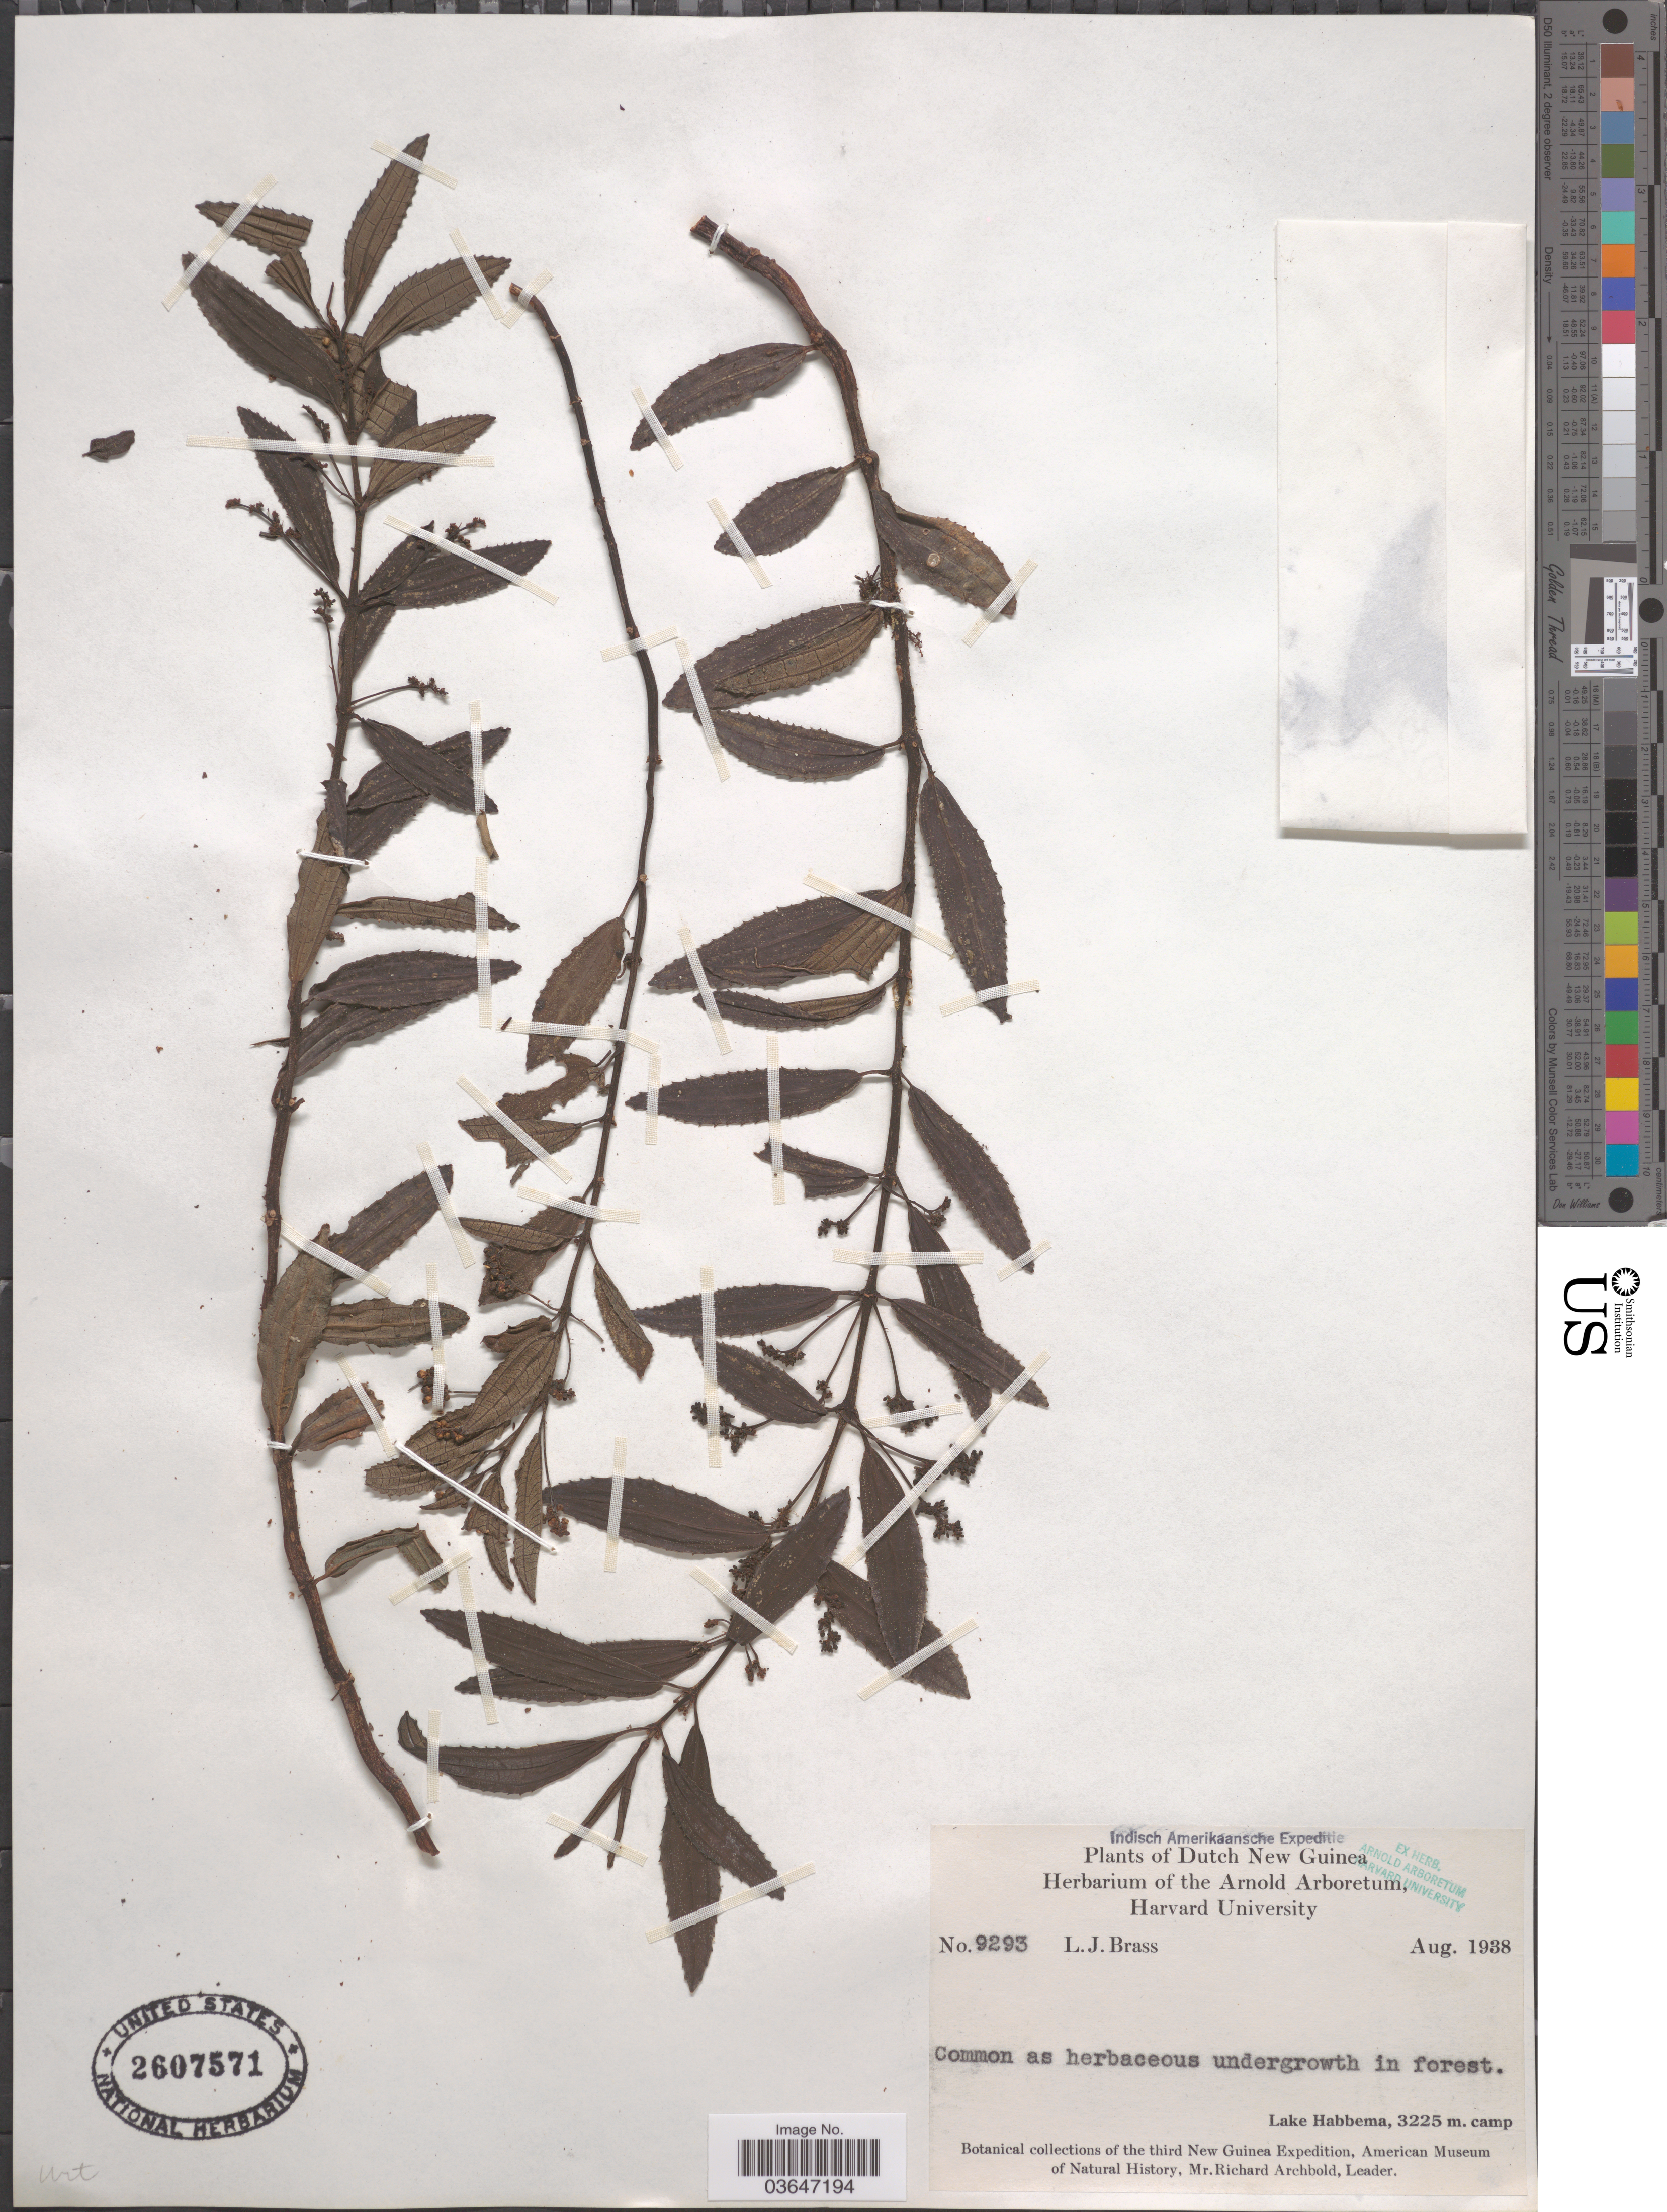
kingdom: Plantae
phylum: Tracheophyta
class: Magnoliopsida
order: Proteales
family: Proteaceae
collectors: L. J. Brass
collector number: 9293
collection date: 1938-08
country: Indonesia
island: New Guinea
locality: Dutch New Guinea. Lake Habbema.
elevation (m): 3225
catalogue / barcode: US 2607571